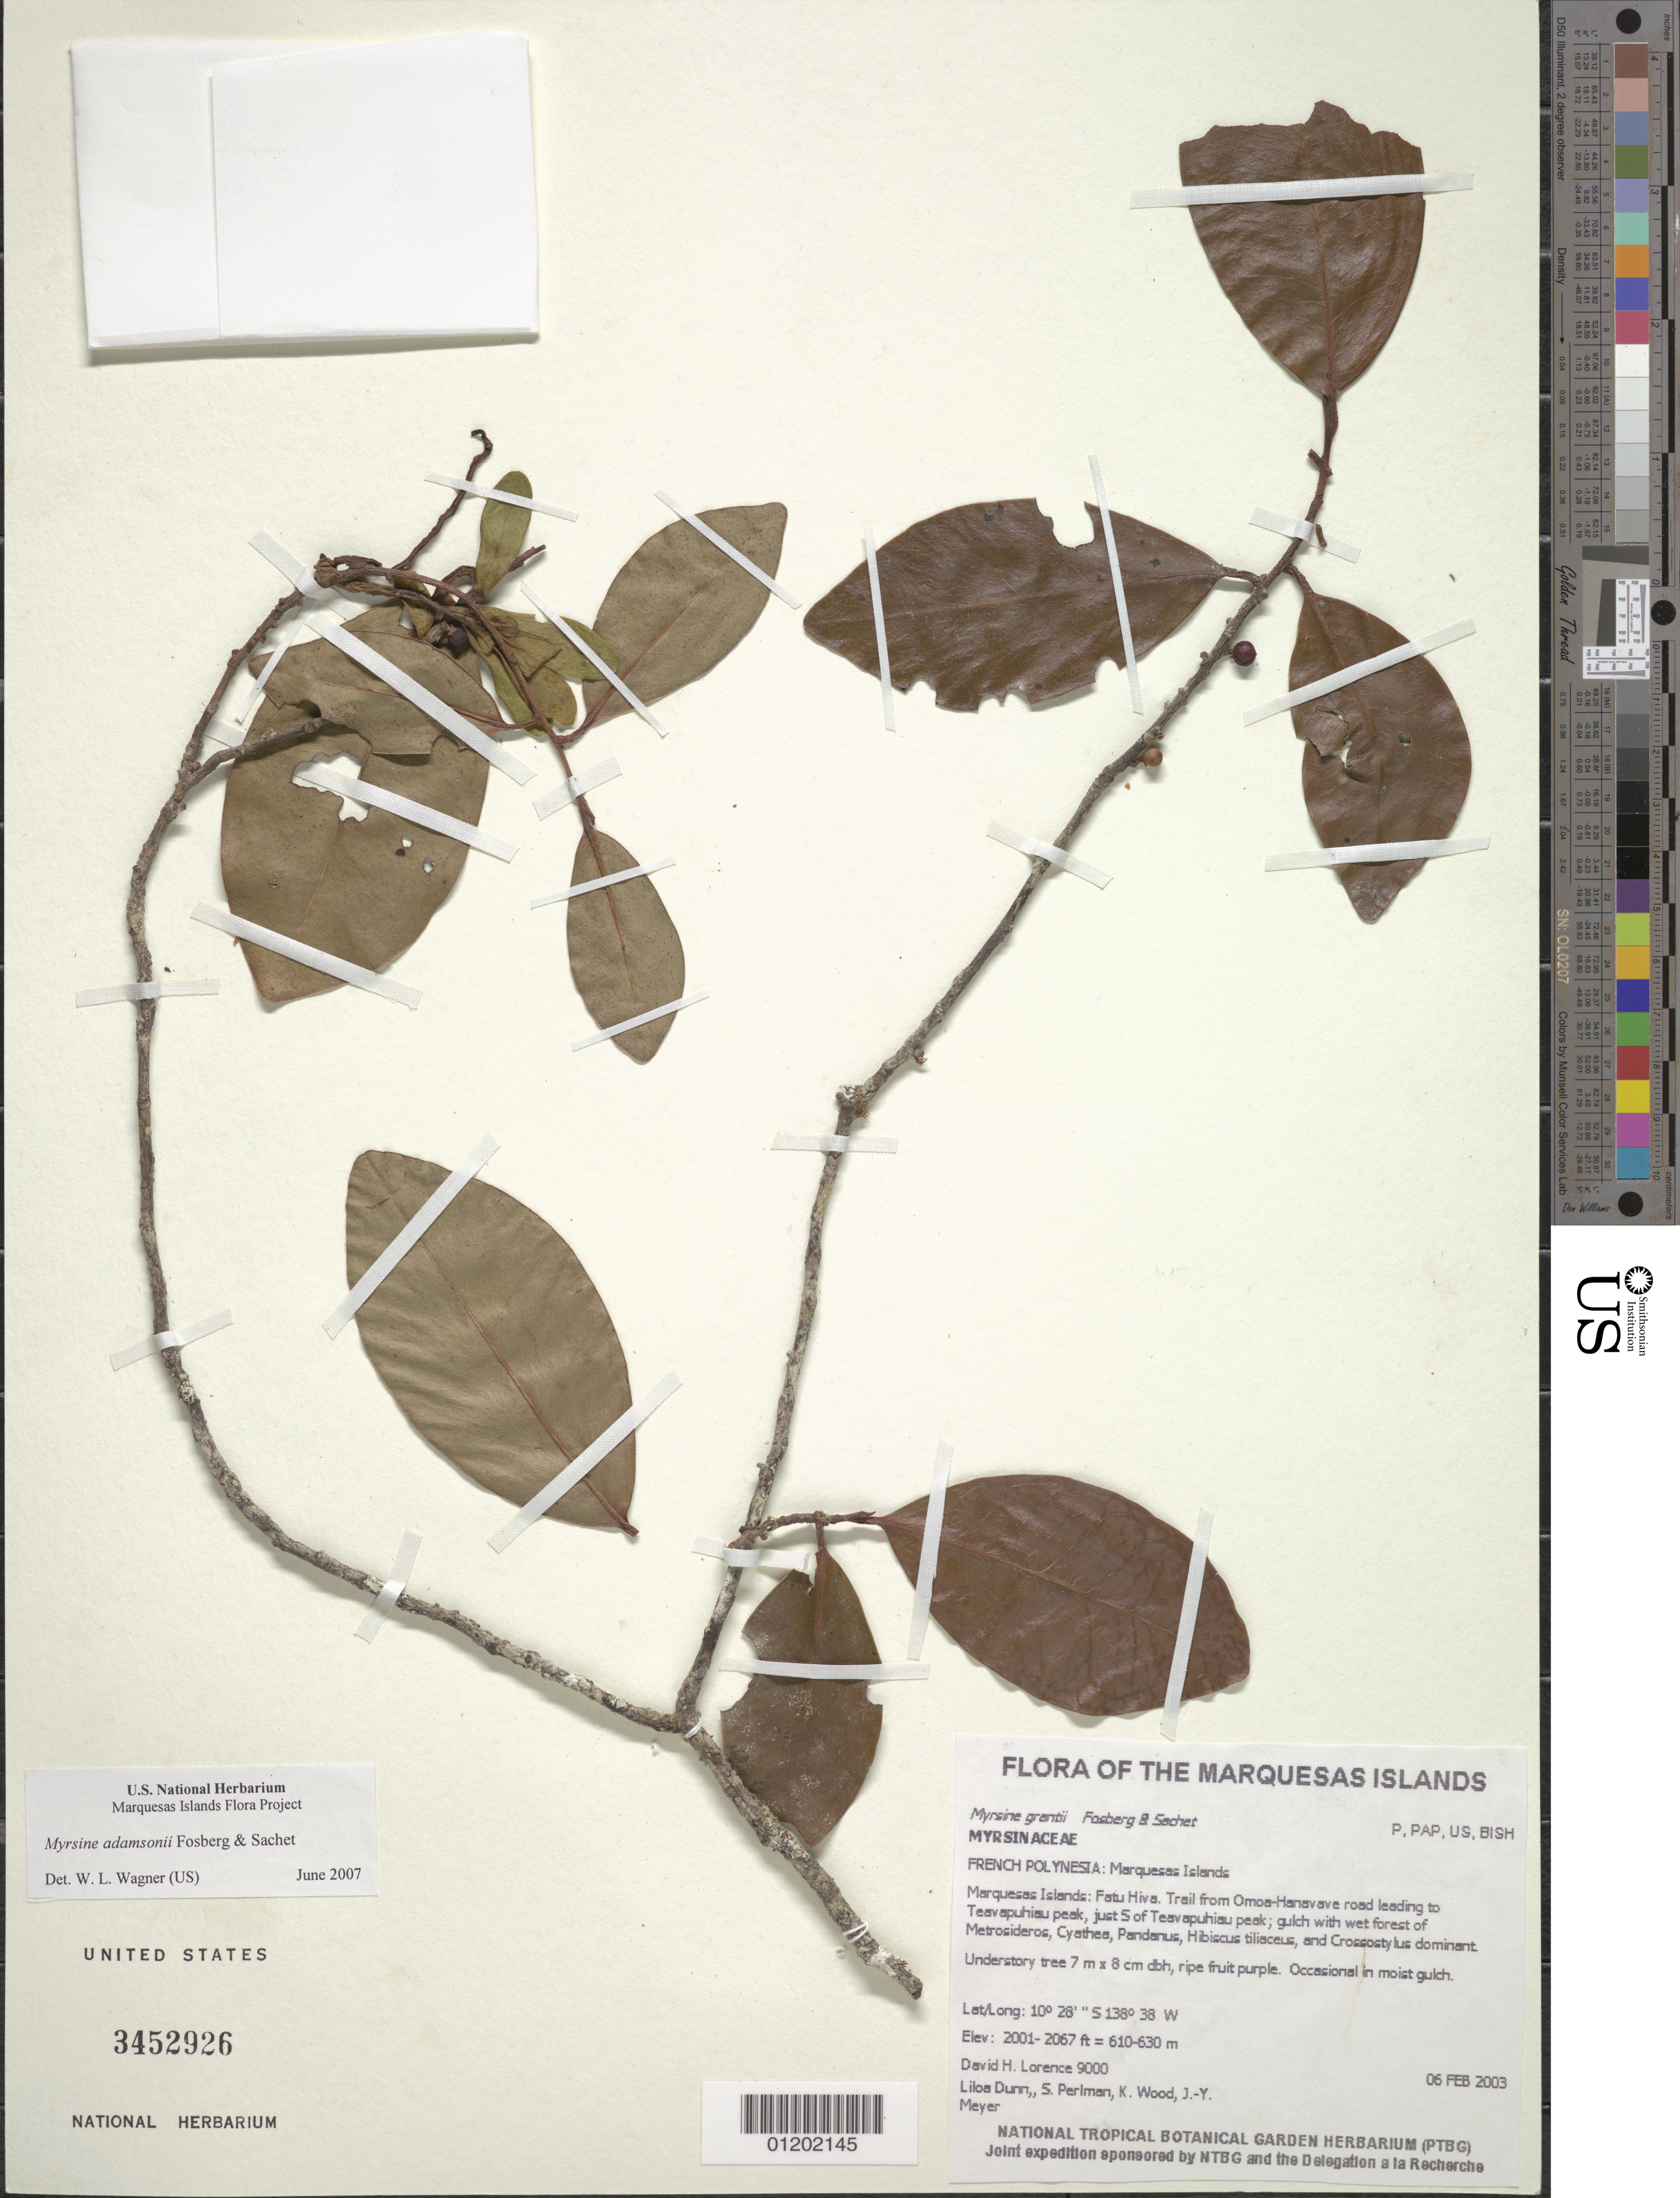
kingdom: Plantae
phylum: Tracheophyta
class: Magnoliopsida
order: Ericales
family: Primulaceae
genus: Myrsine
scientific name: Myrsine adamsonii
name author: Fosberg & Sachet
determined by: Wagner, W. L., (BOT), Smithsonian Institution - National Museum of Natural History (UNITED STATES)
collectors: D. Lorence, S. P. Perlman, K. R. Wood & J.-Y. Meyer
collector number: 9000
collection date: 2003-02-06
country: French Polynesia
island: Fatu Hiva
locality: Trail from Omoa-Hanavave road leading to Teavapuhiau peak, just S of Teavapuhiau peak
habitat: Moist gulch with wet forest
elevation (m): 610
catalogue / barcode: US 3453926